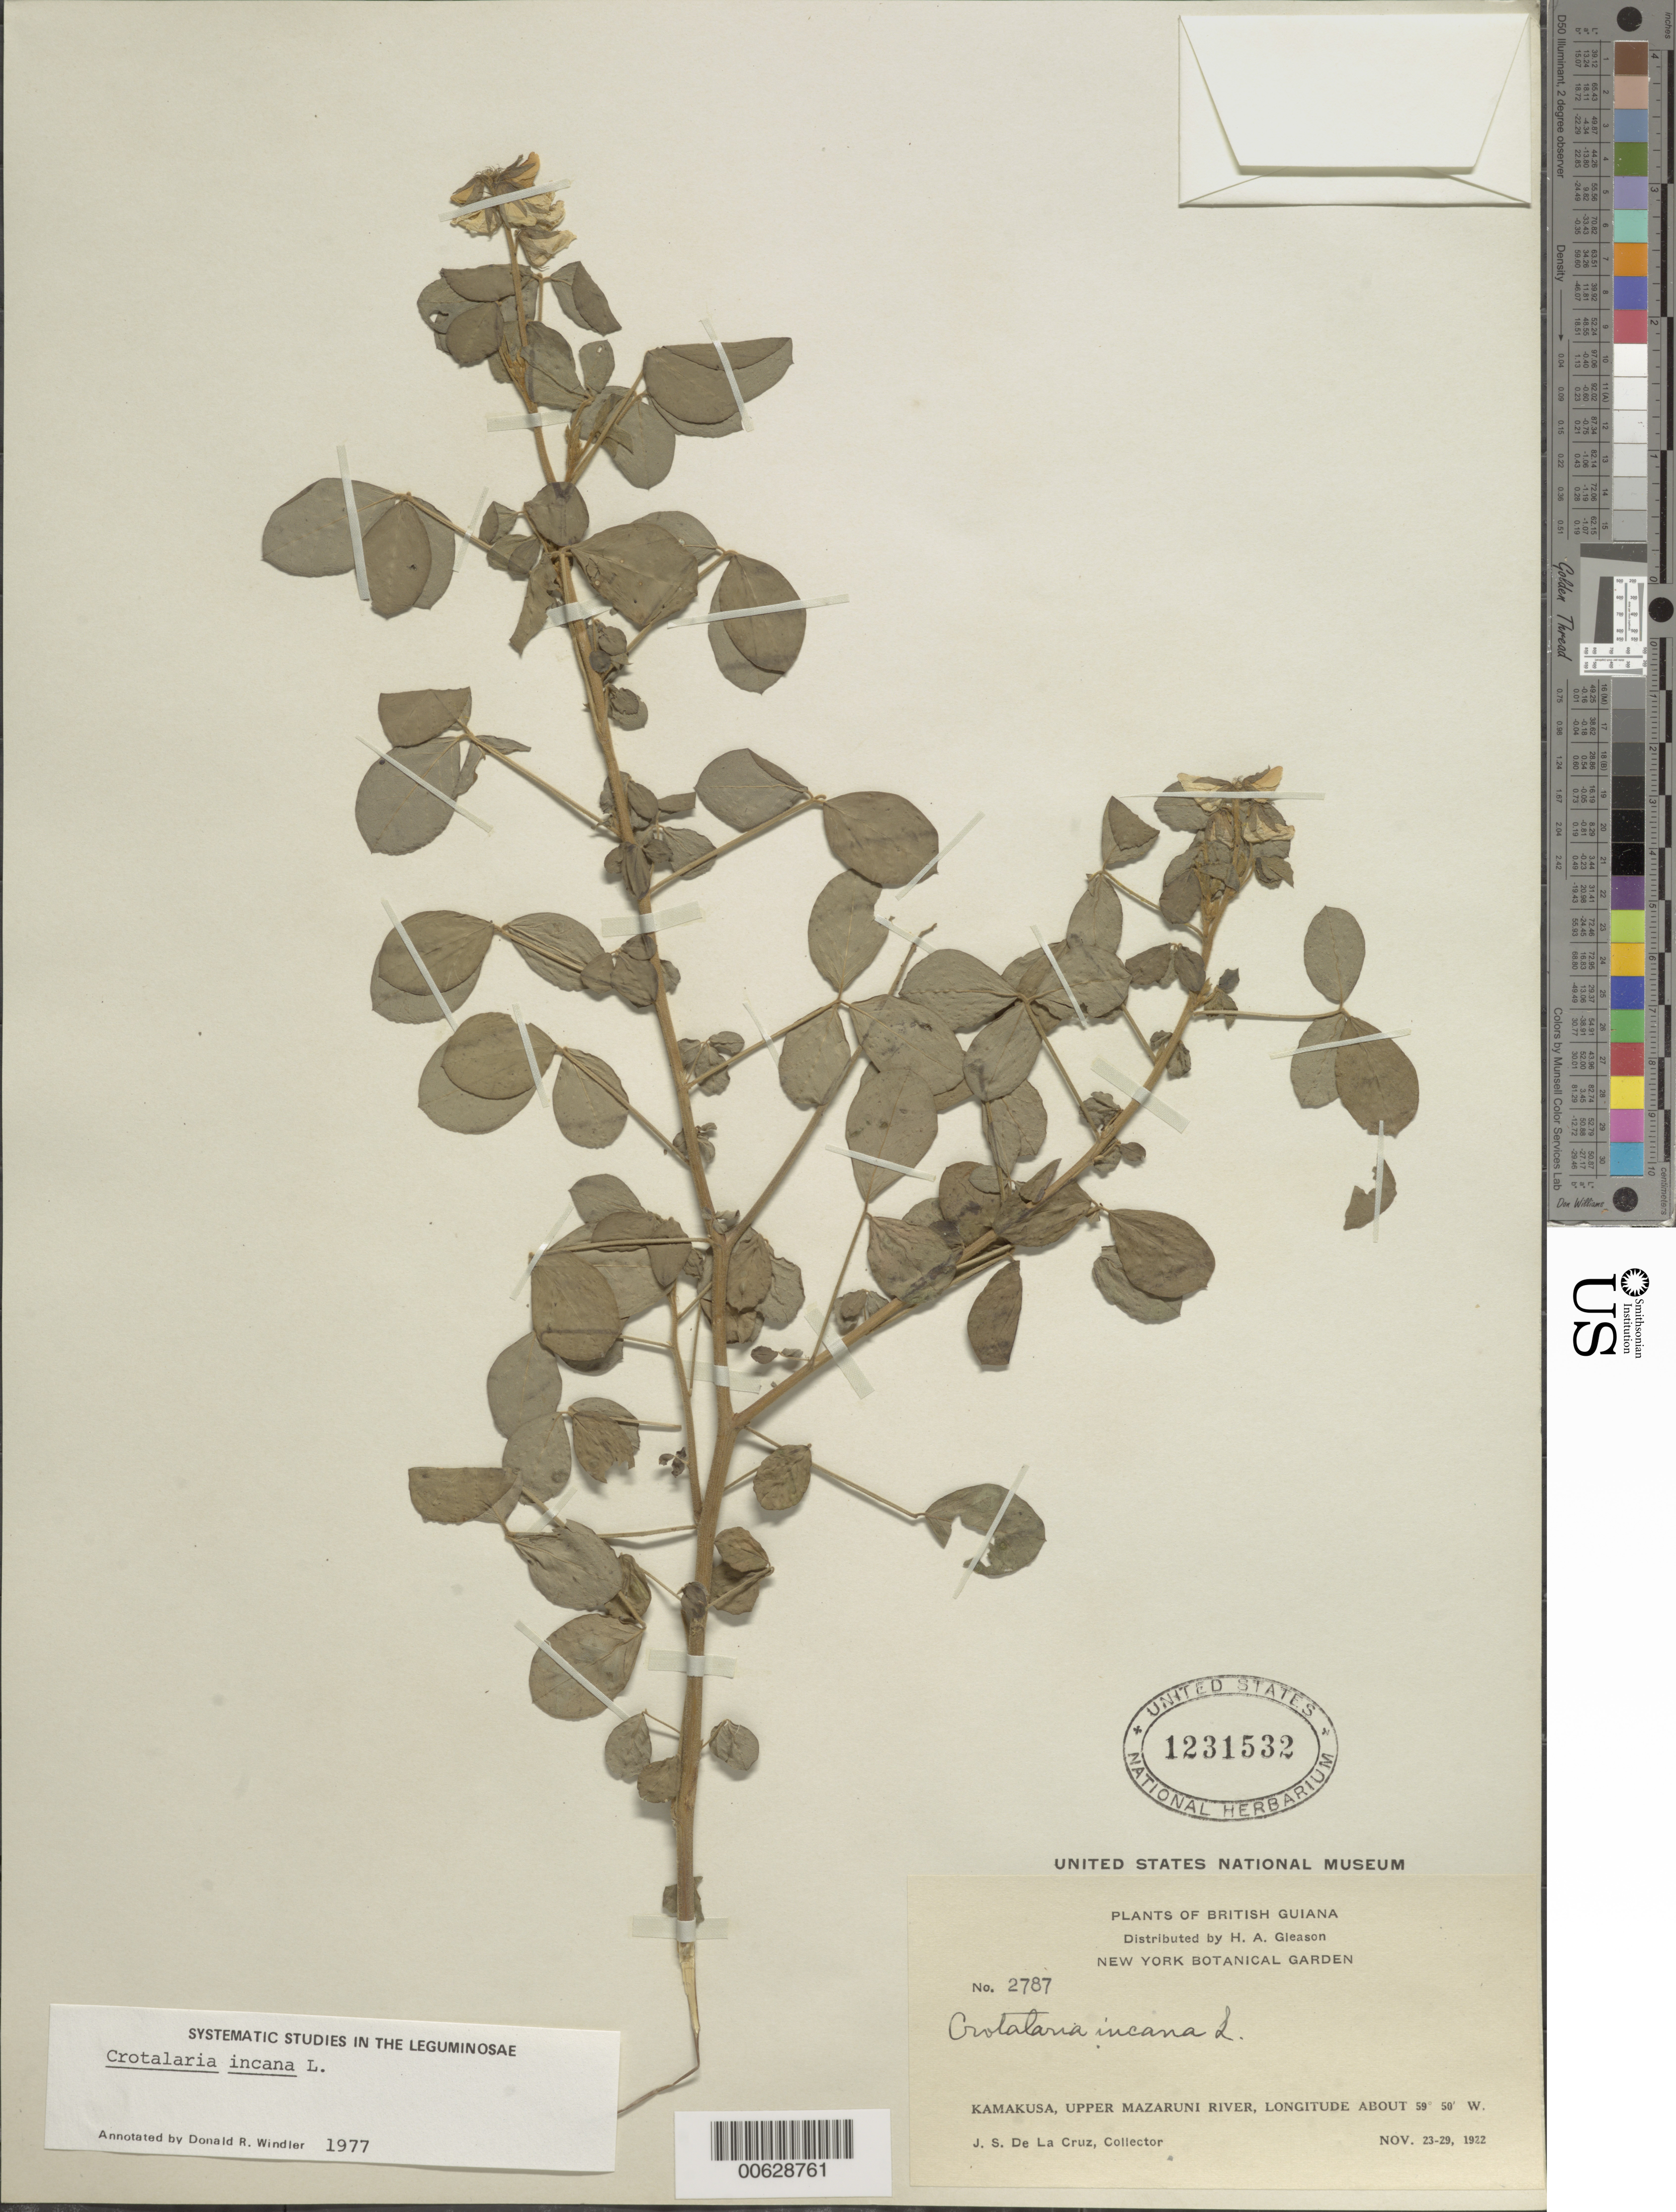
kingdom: Plantae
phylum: Tracheophyta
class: Magnoliopsida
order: Fabales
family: Fabaceae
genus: Crotalaria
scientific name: Crotalaria incana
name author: L.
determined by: Windler, D. R.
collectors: J. S. de la Cruz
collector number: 2787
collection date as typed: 23-Nov-22 to 29-Nov-22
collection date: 1922-11-23/1922-11-29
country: Guyana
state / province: Cuyuni-Mazaruni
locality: Kamakusa, Upper Mazaruni R.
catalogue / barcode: US 1231532